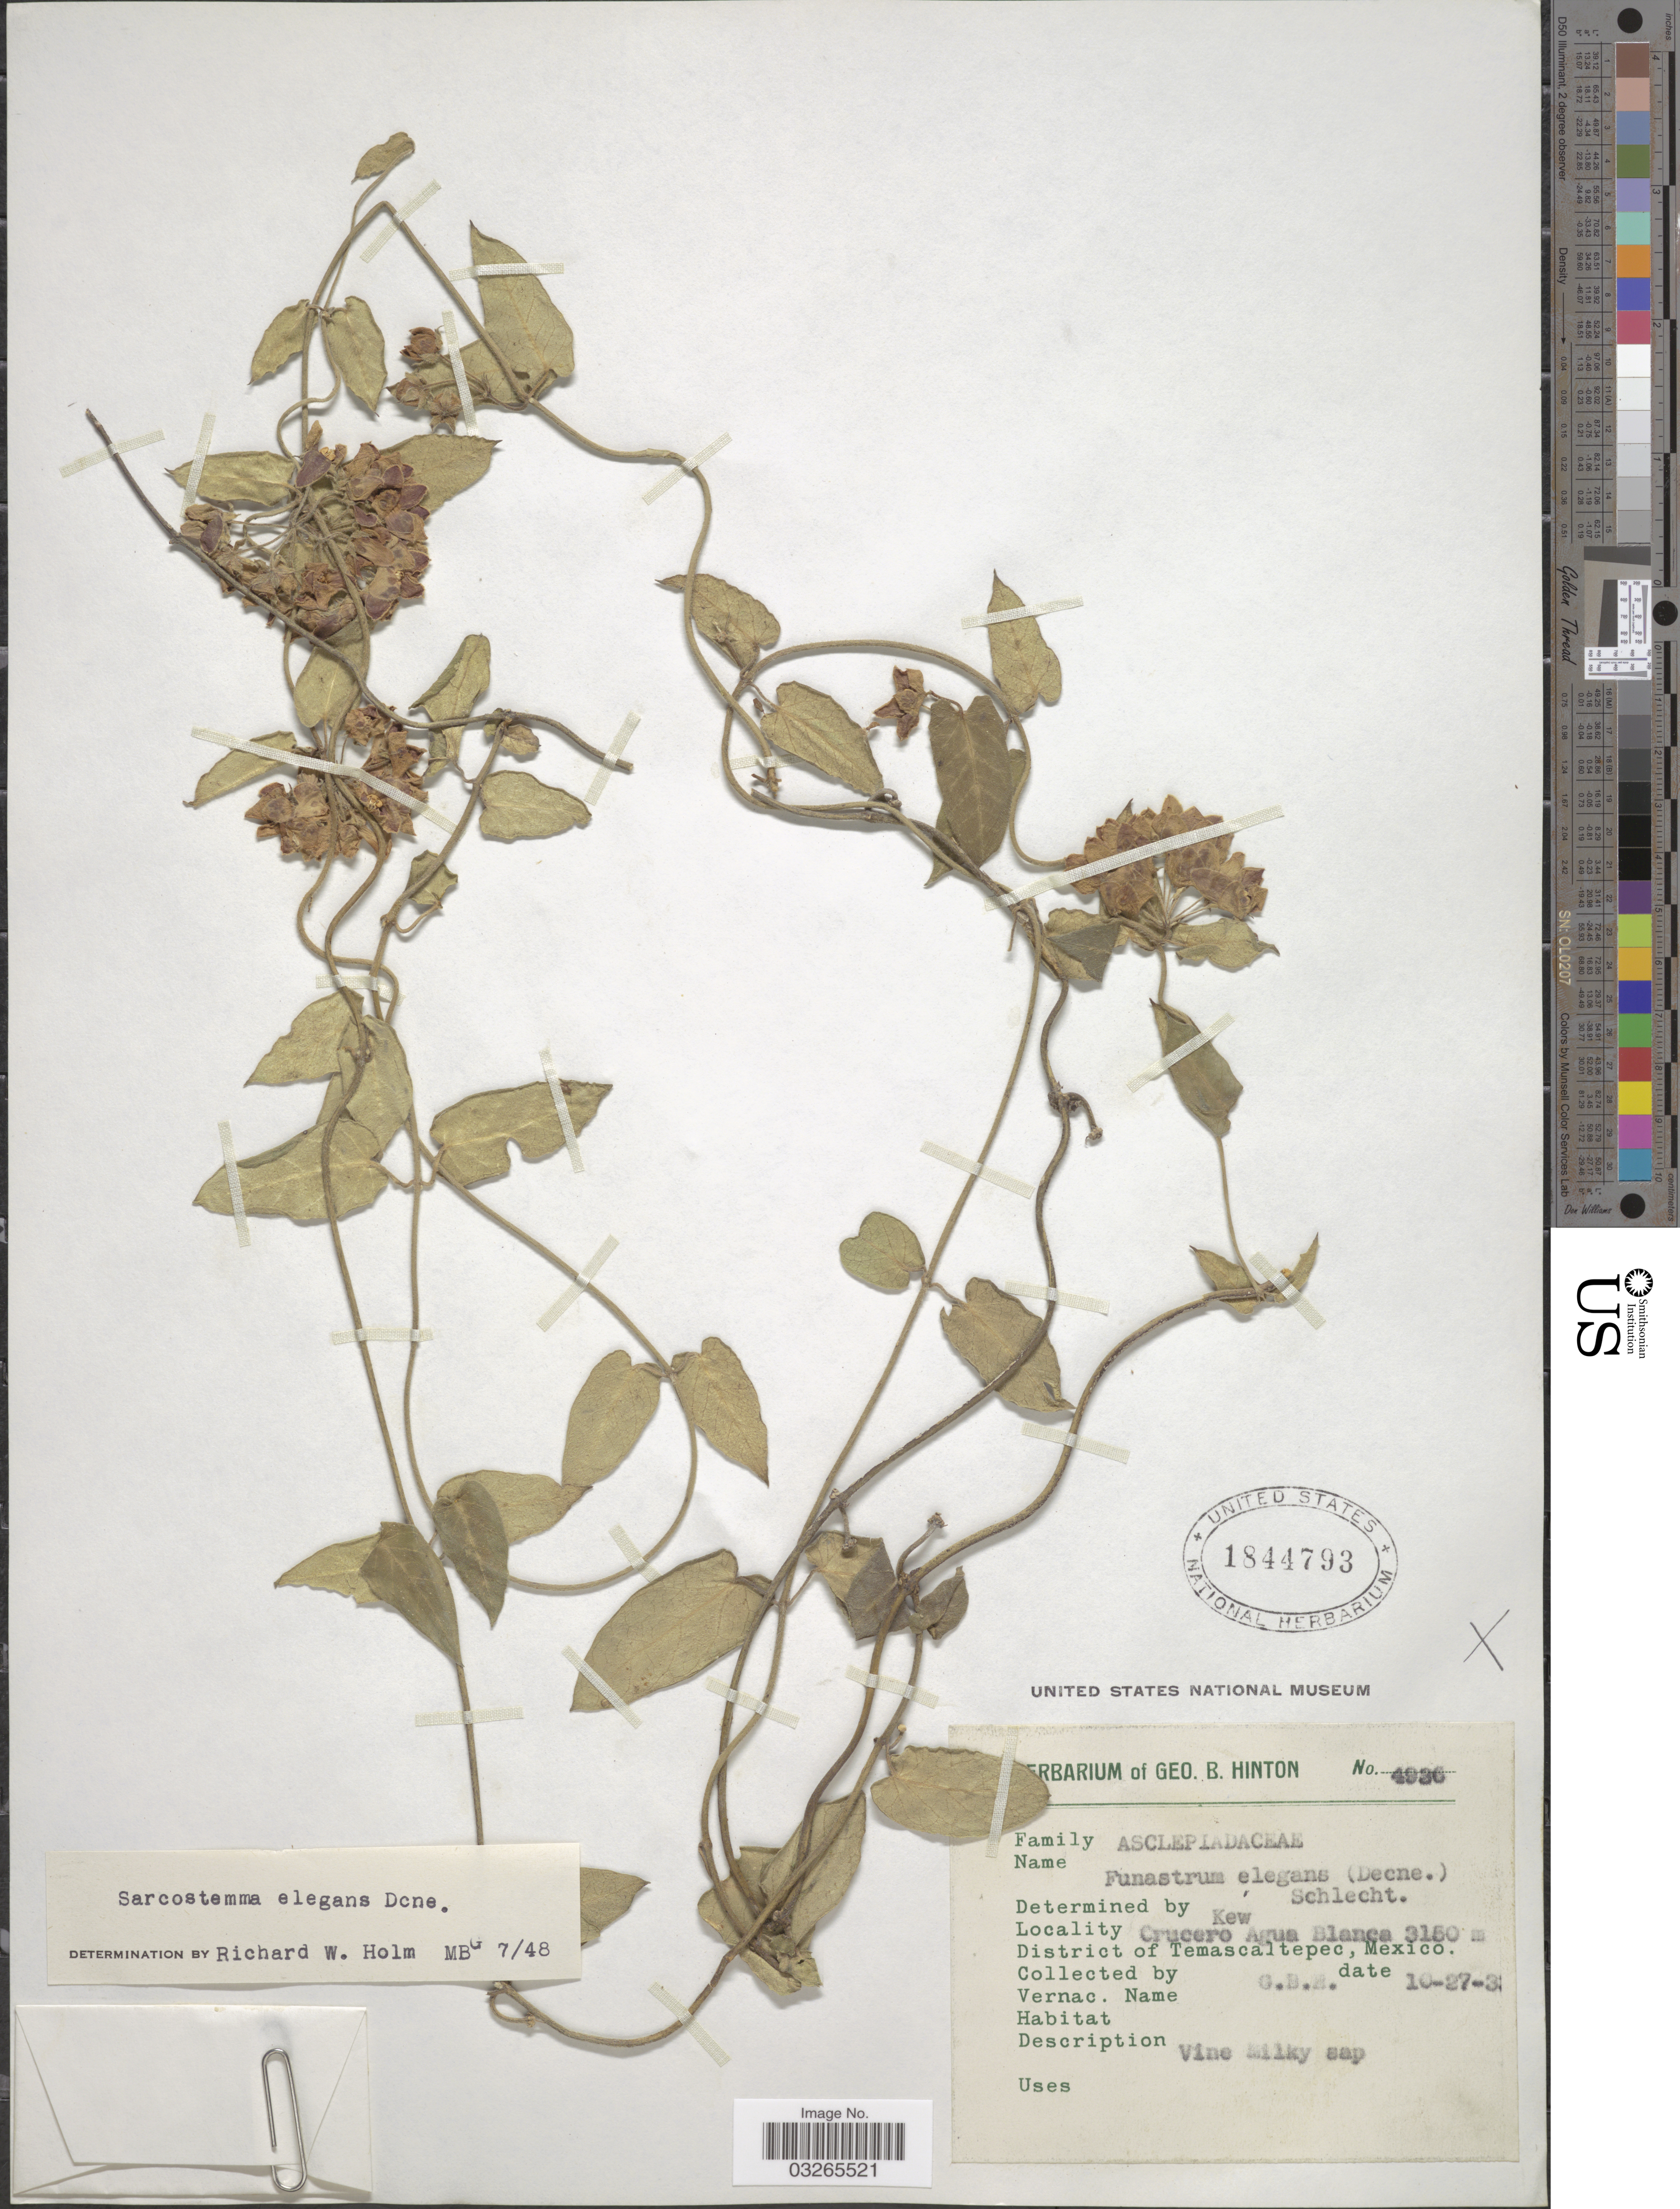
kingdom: Plantae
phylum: Tracheophyta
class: Magnoliopsida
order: Gentianales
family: Apocynaceae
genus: Sarcostemma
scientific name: Sarcostemma elegans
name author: Decne.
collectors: G. B. Hinton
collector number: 4926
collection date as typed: Transcribed d/m/y: 27/10/33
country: Mexico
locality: Crucero Agua Blanca, District of Temascaltepec, Mexico.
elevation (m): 3150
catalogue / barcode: US 1844793